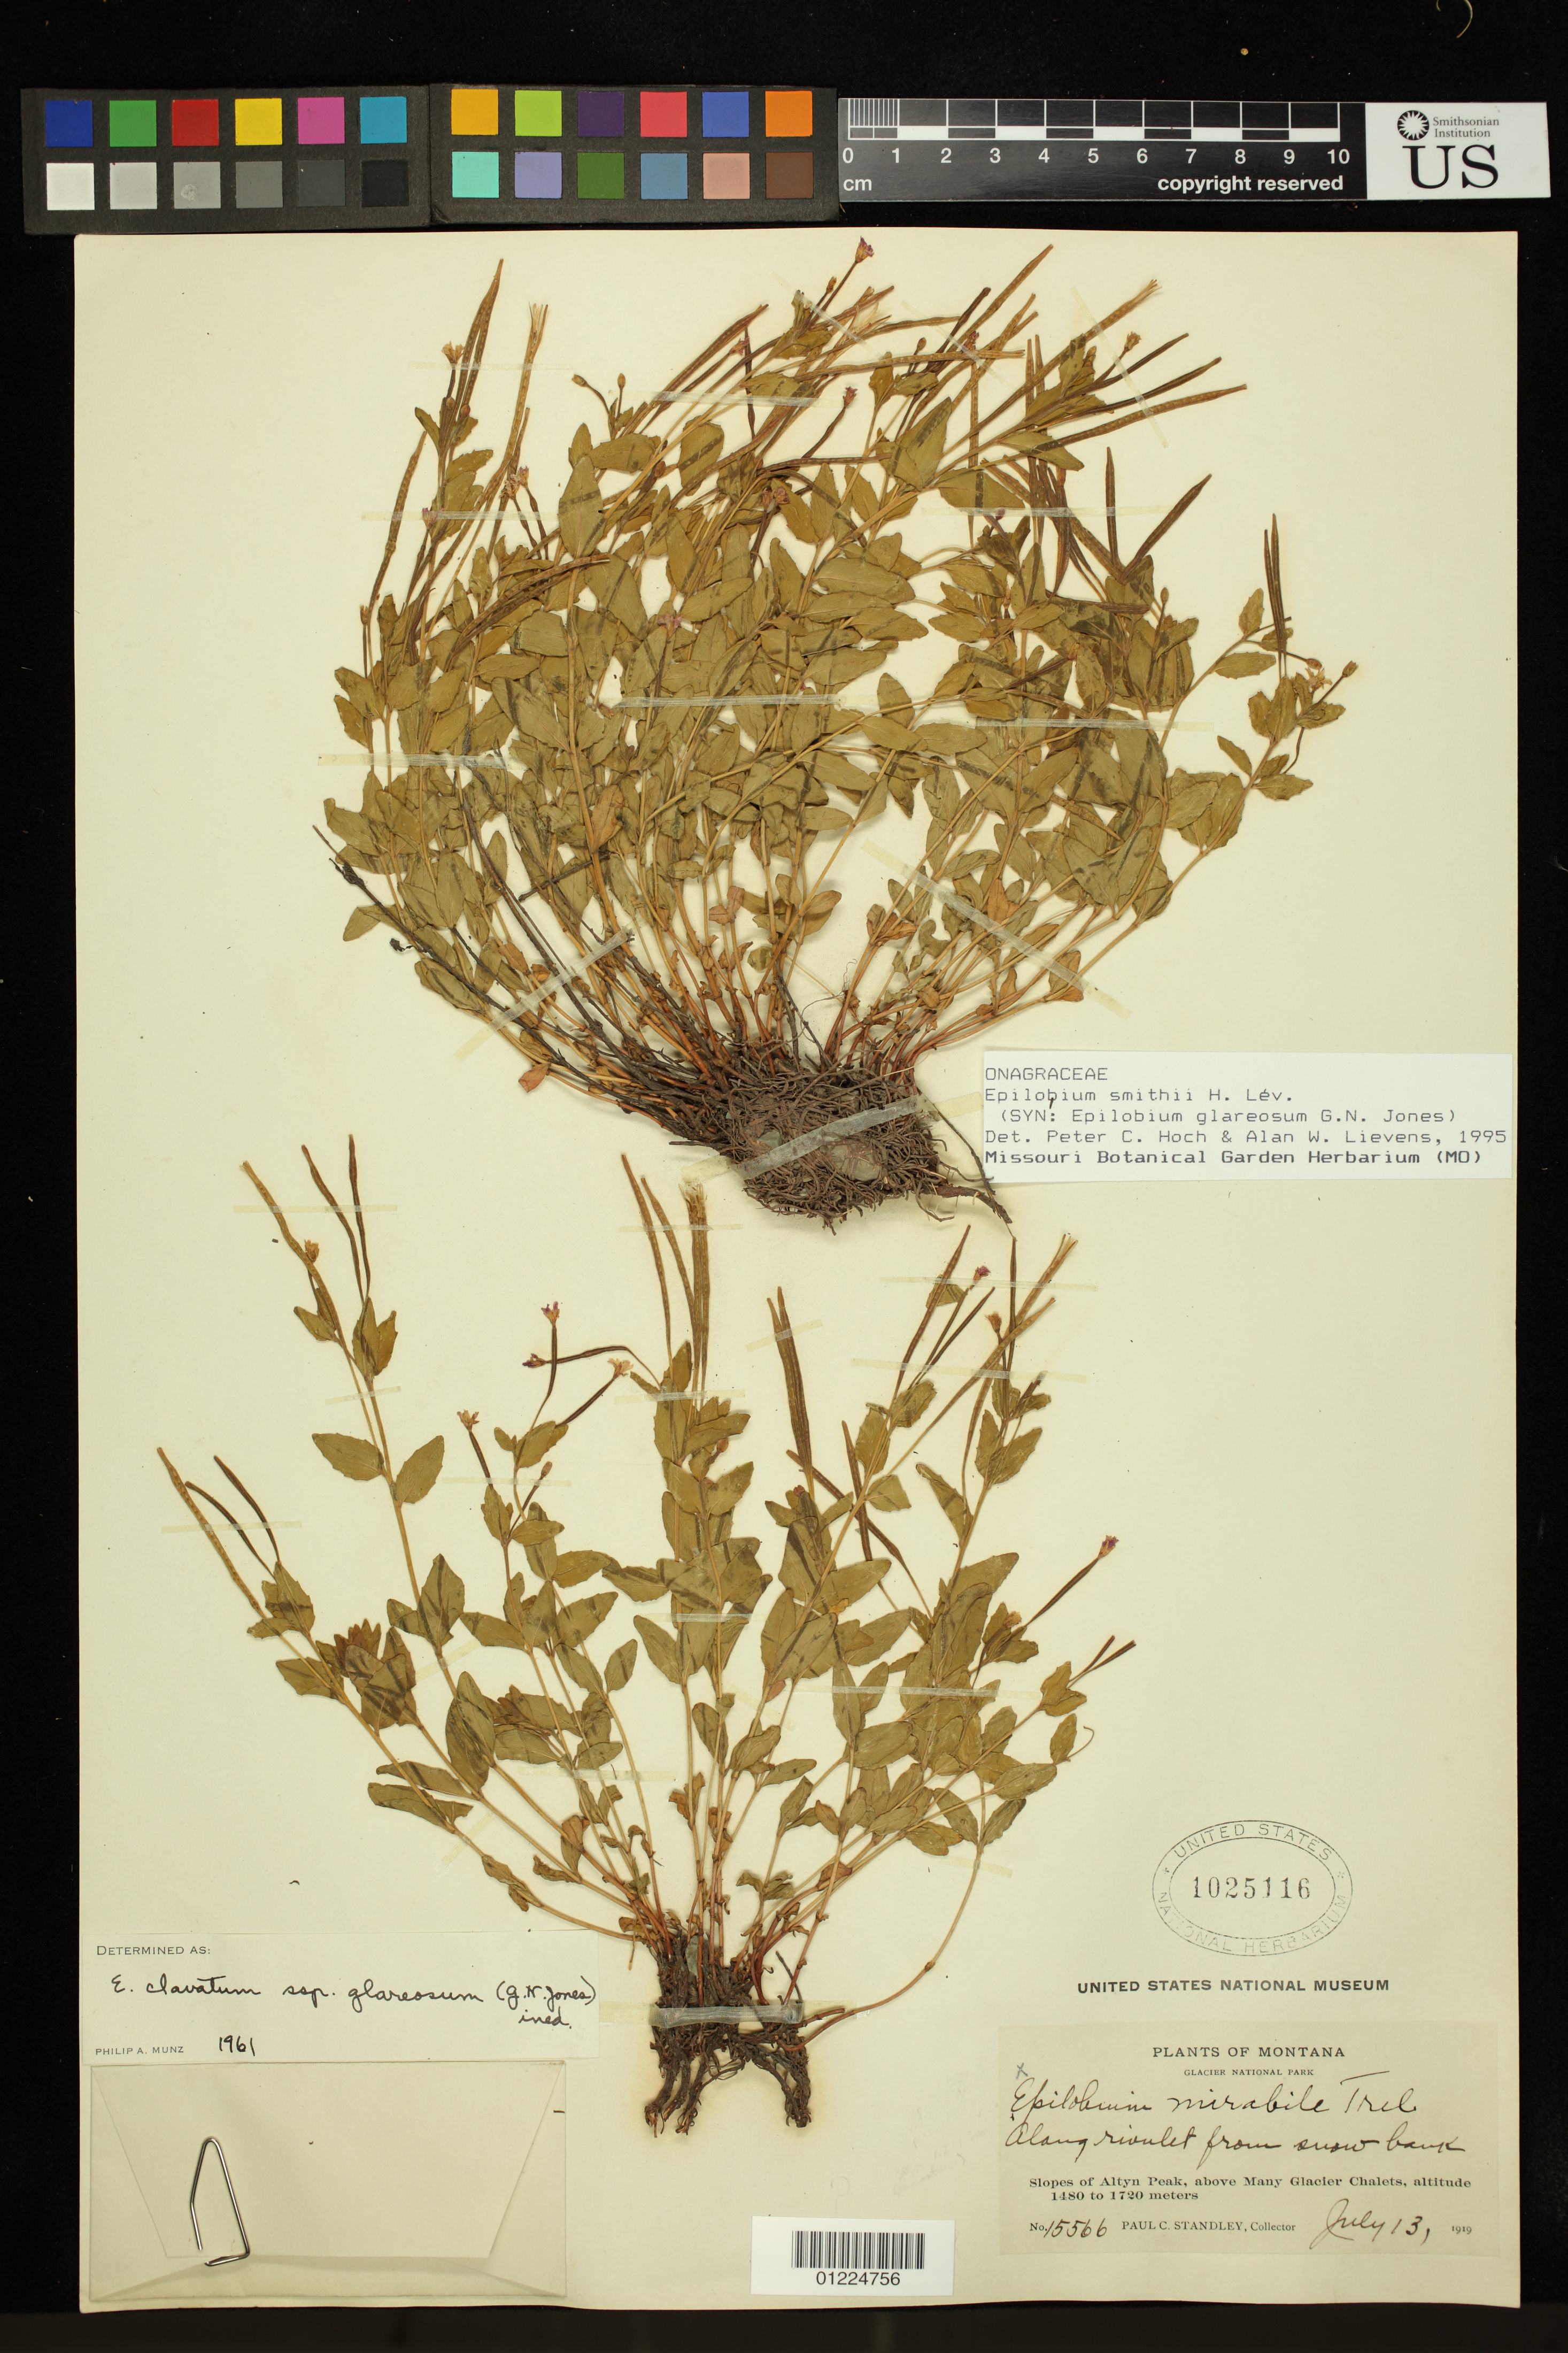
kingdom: Plantae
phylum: Tracheophyta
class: Magnoliopsida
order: Myrtales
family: Onagraceae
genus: Epilobium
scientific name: Epilobium smithii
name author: H. Lév.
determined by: Hoch, P. C.; Lievens, A. W.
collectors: P. C. Standley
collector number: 15566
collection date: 1919-07-13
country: United States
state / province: Montana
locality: Slopes of Altyn Peak, above Many Glacier Chalets, Glacier National Park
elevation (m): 1480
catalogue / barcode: US 1025116